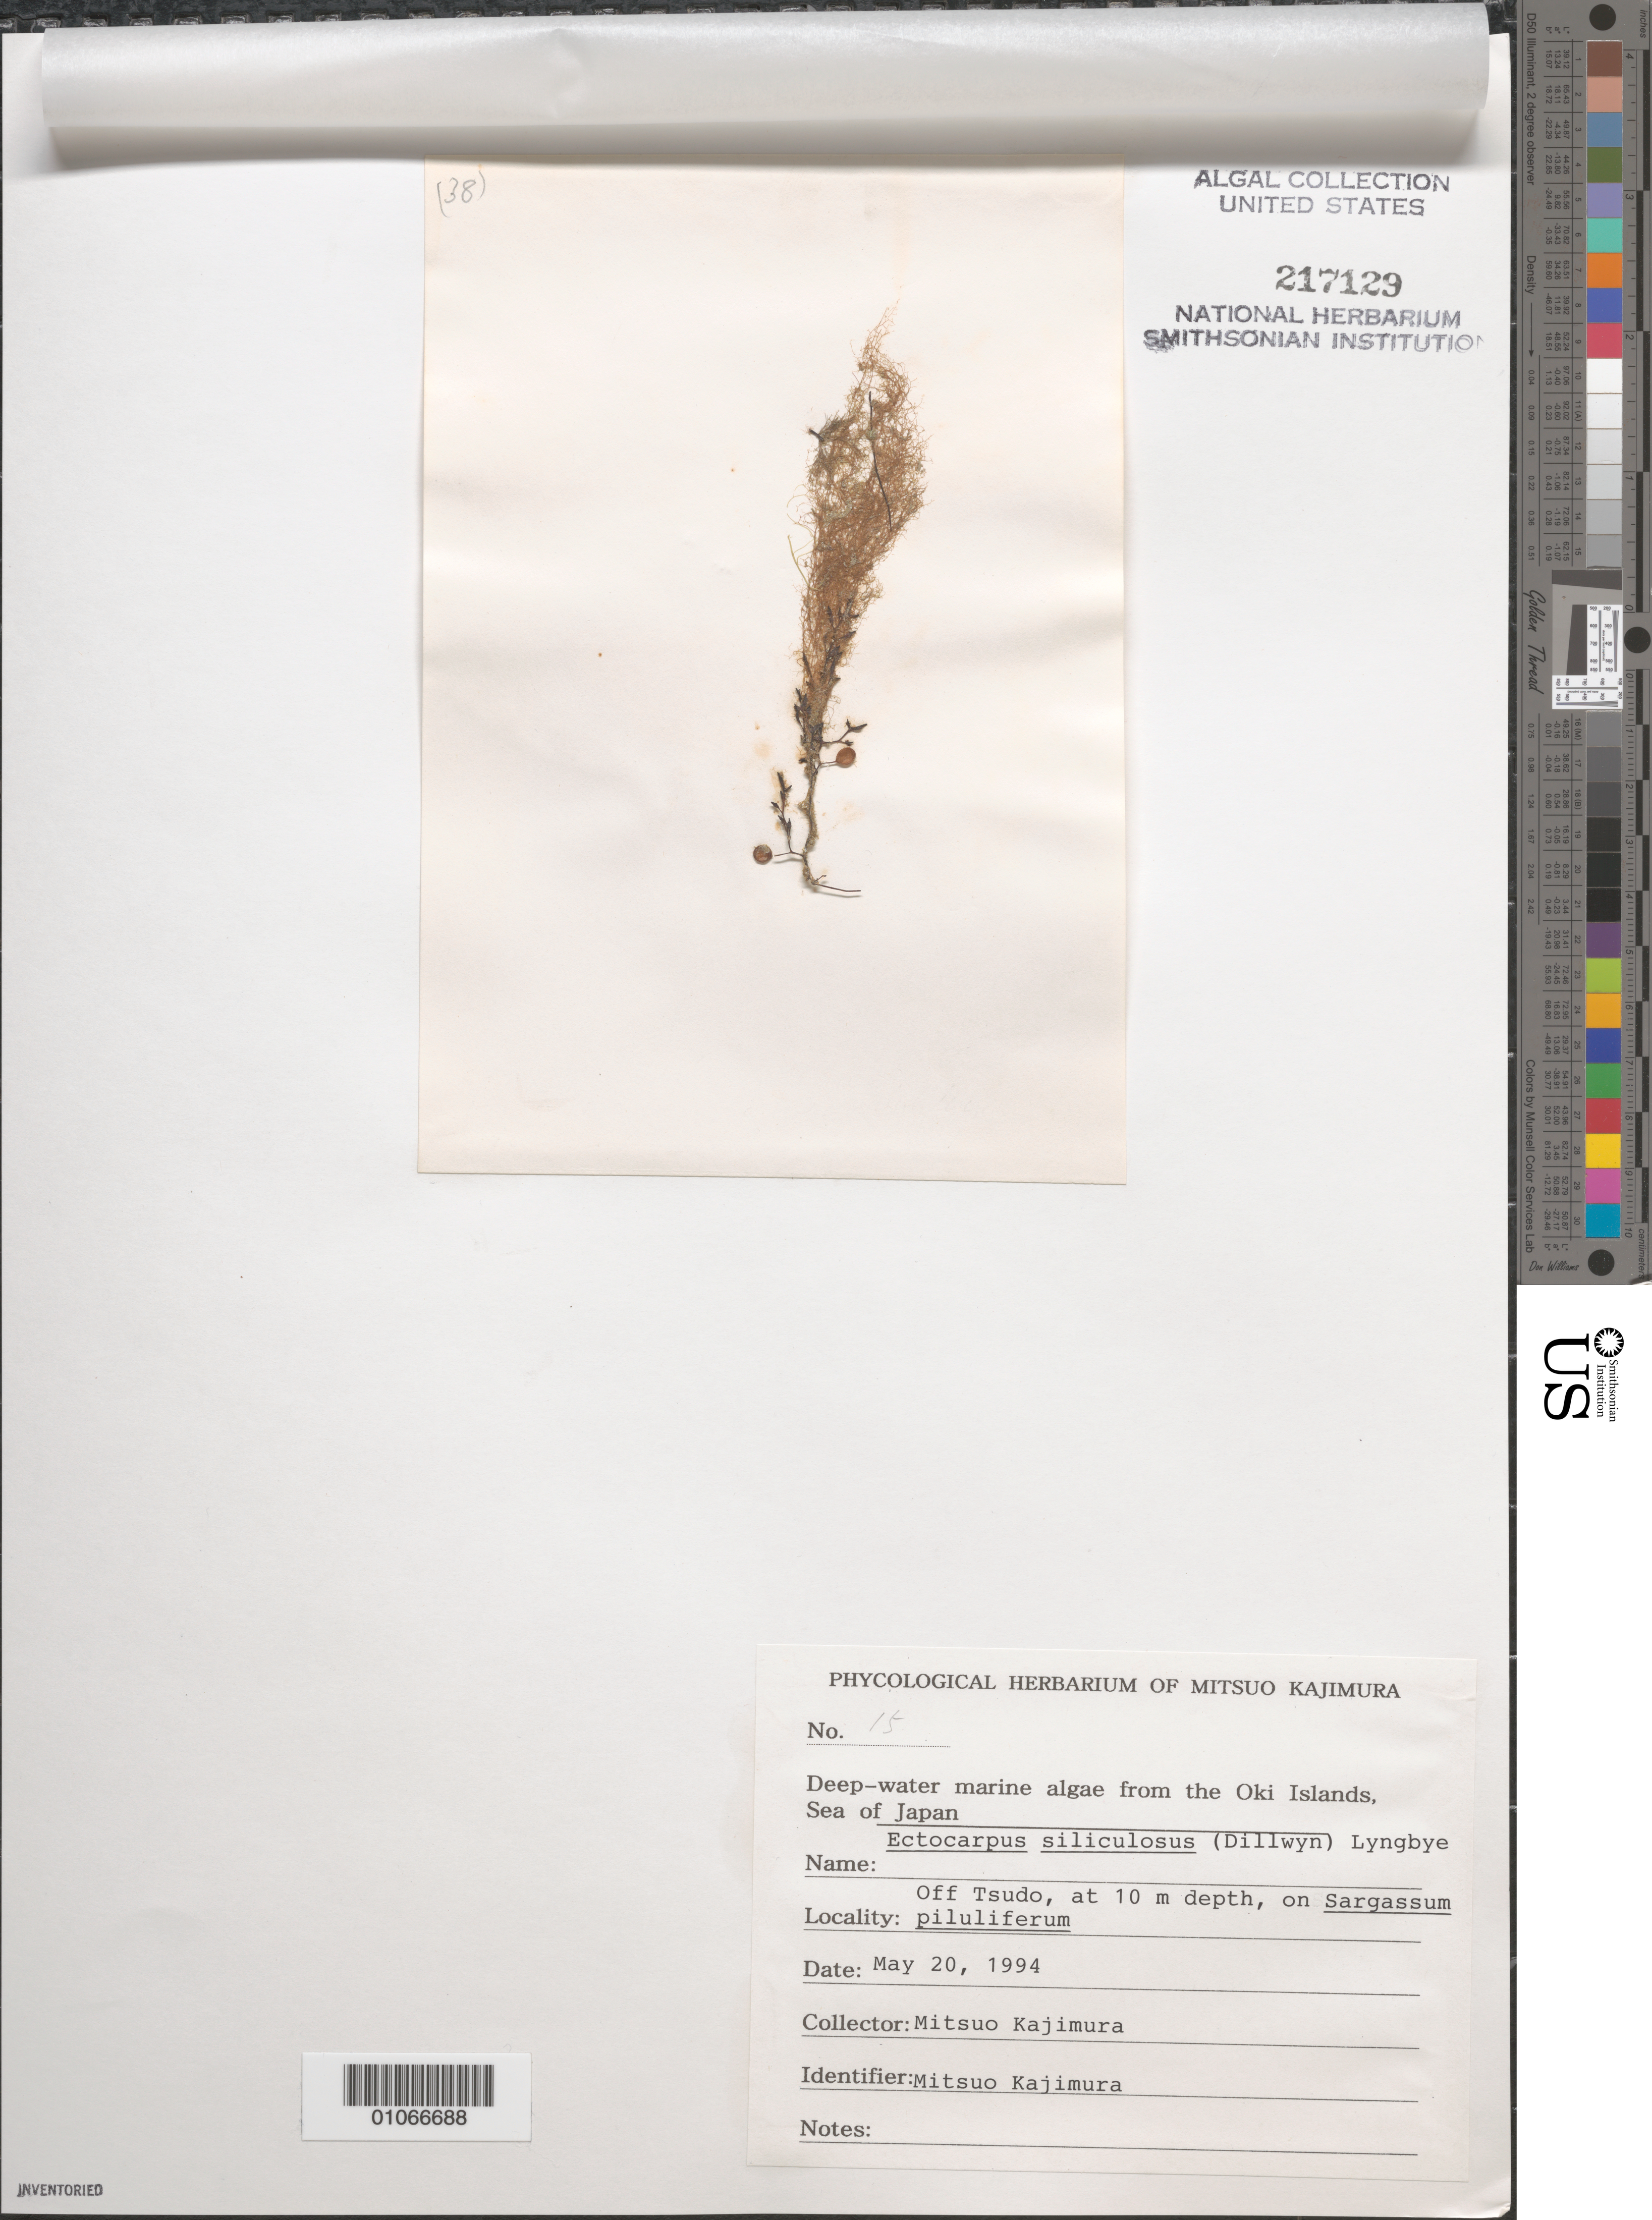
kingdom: Chromista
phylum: Ochrophyta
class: Phaeophyceae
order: Ectocarpales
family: Ectocarpaceae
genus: Ectocarpus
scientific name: Ectocarpus siliculosus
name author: (Dillwyn) Lyngbye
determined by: Kajimura, Mitsuo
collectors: M. Kajimura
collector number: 15 & specimen 38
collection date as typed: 20 May 1994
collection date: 1994-05-20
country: Japan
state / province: Simane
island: Oki Is.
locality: Off Tsudo [village], Sea of Japan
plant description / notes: Phycologial Herbarium of Mitsuo Kajimura, Deep-water marine algae from the Oki Islands, Sea of Japan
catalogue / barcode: US 217129